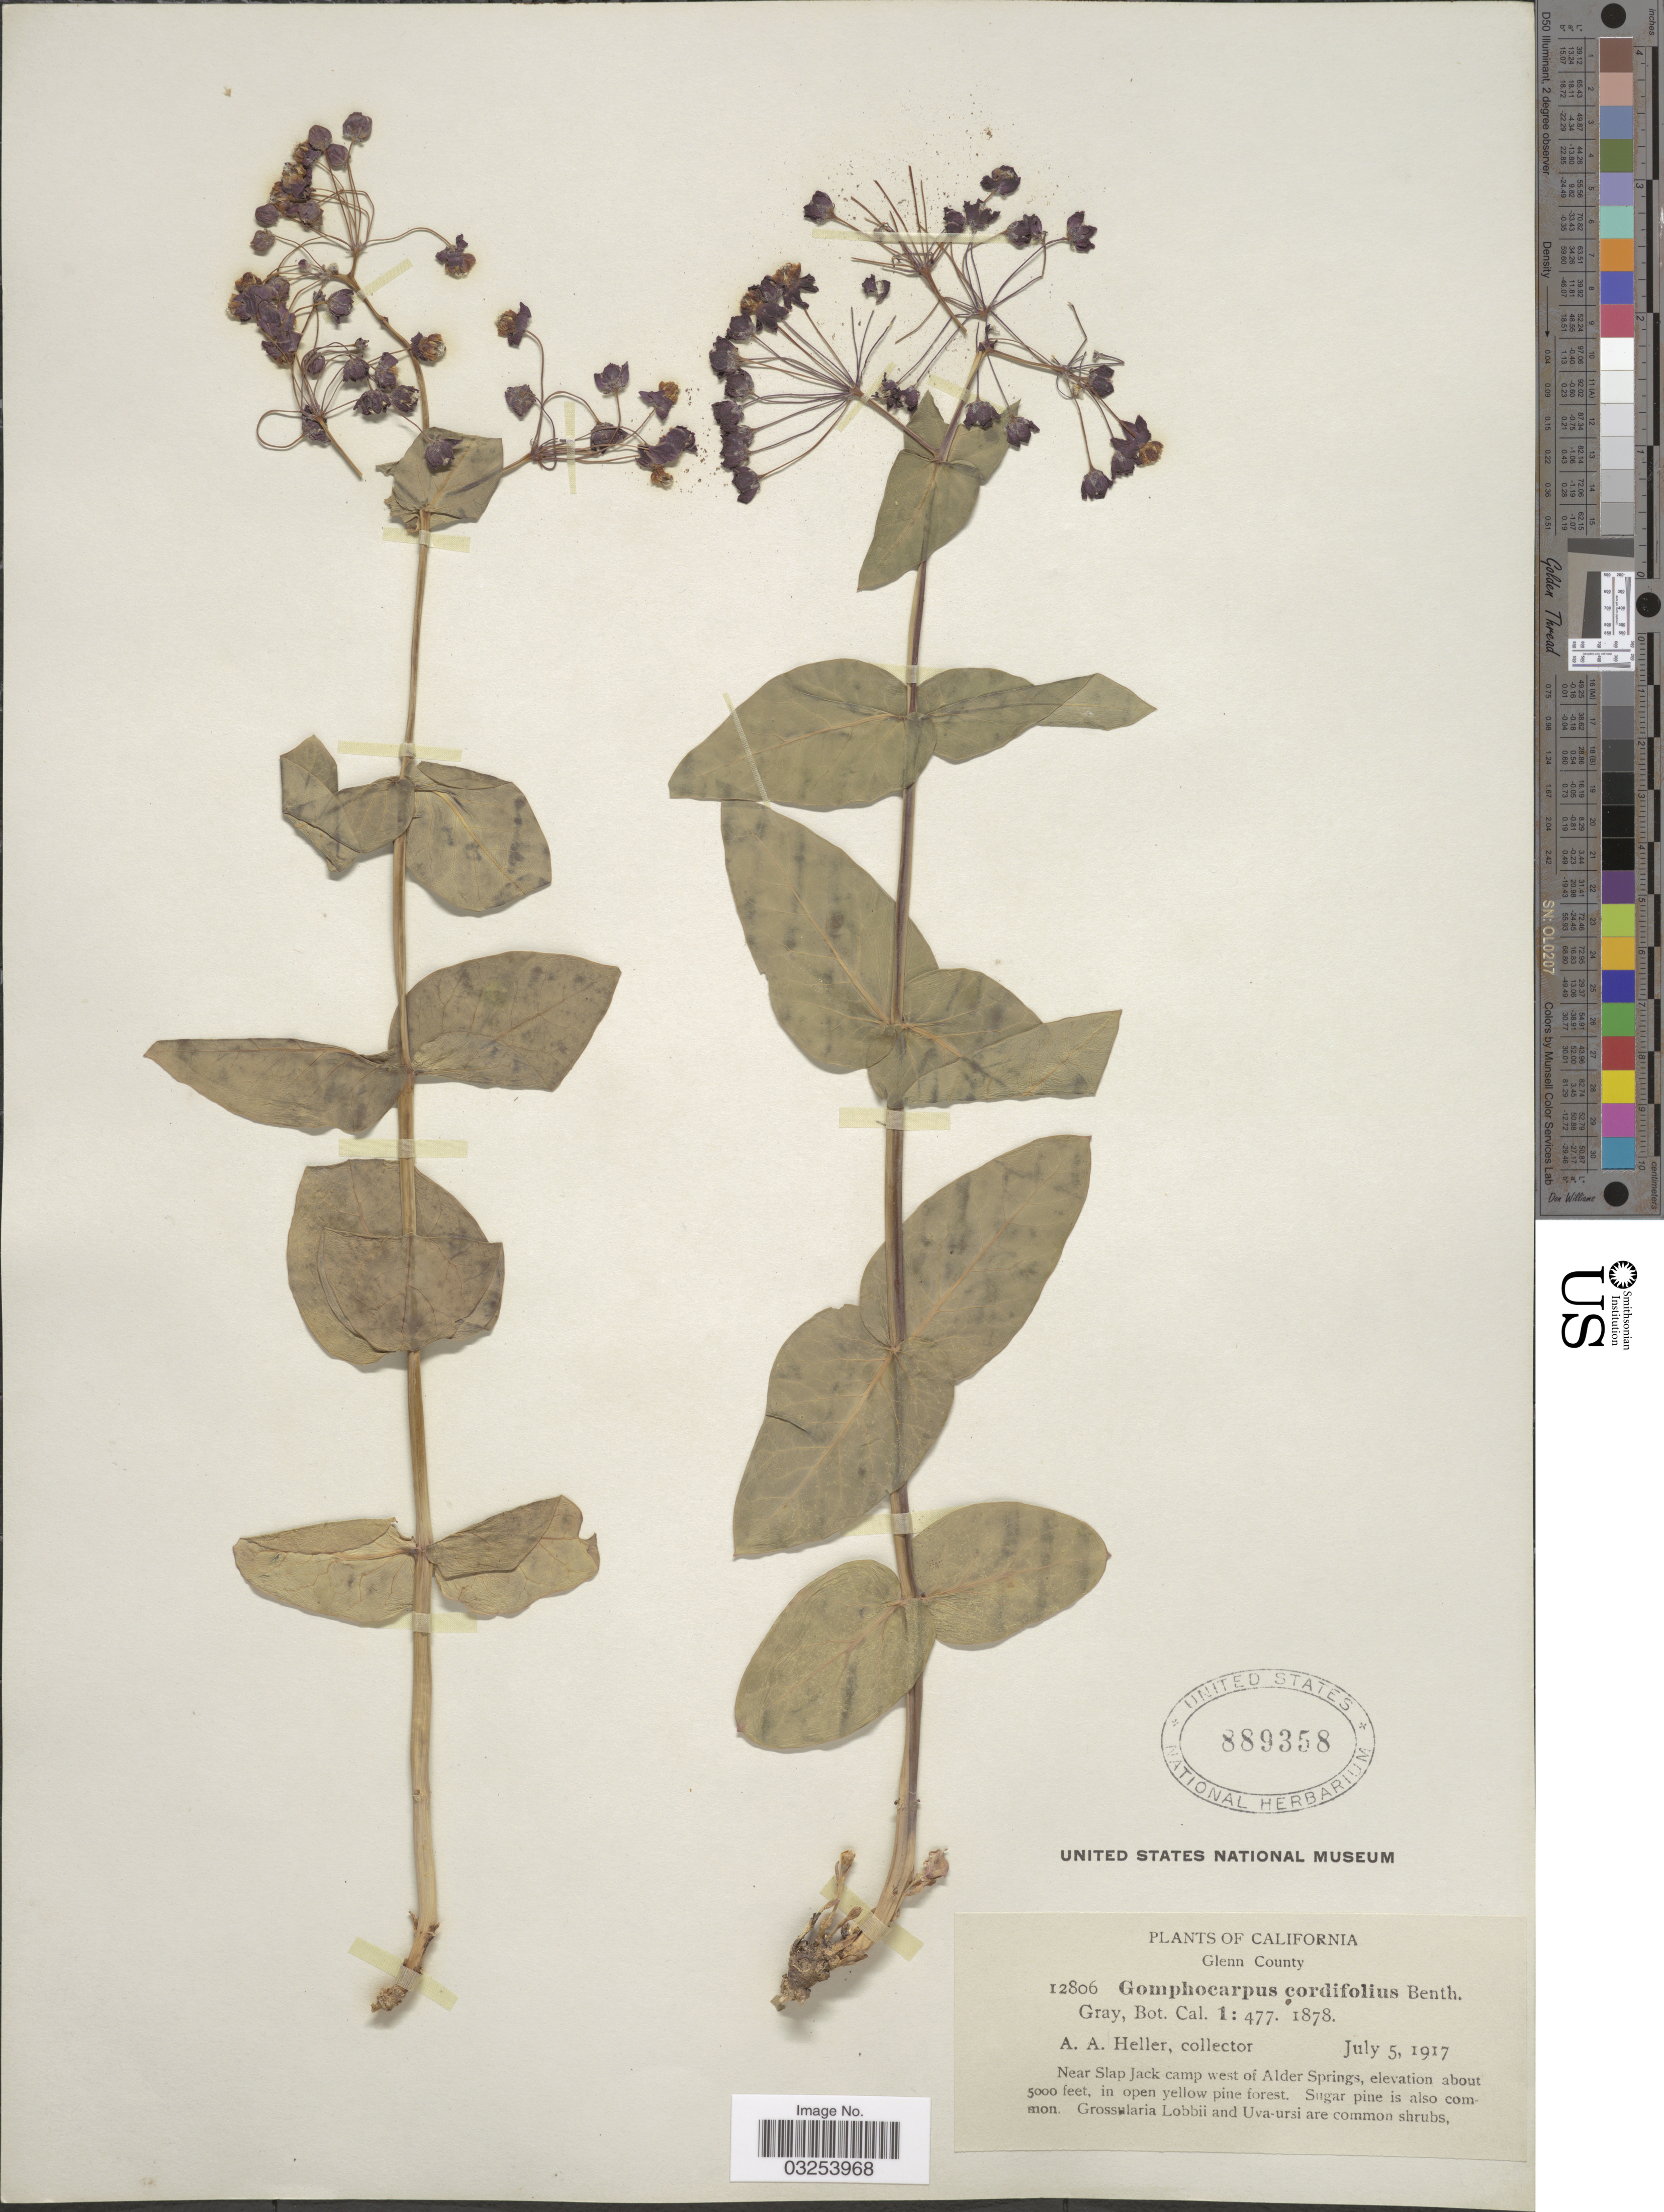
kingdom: Plantae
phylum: Tracheophyta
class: Magnoliopsida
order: Gentianales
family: Apocynaceae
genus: Asclepias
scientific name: Asclepias cordifolia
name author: (Benth.) Jeps.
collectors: A. A. Heller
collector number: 12806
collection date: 1917-07-05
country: United States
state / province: California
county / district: Glenn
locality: Glenn County. Near Slap Jack camp west of Alder Springs.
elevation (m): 1524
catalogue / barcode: US 889358